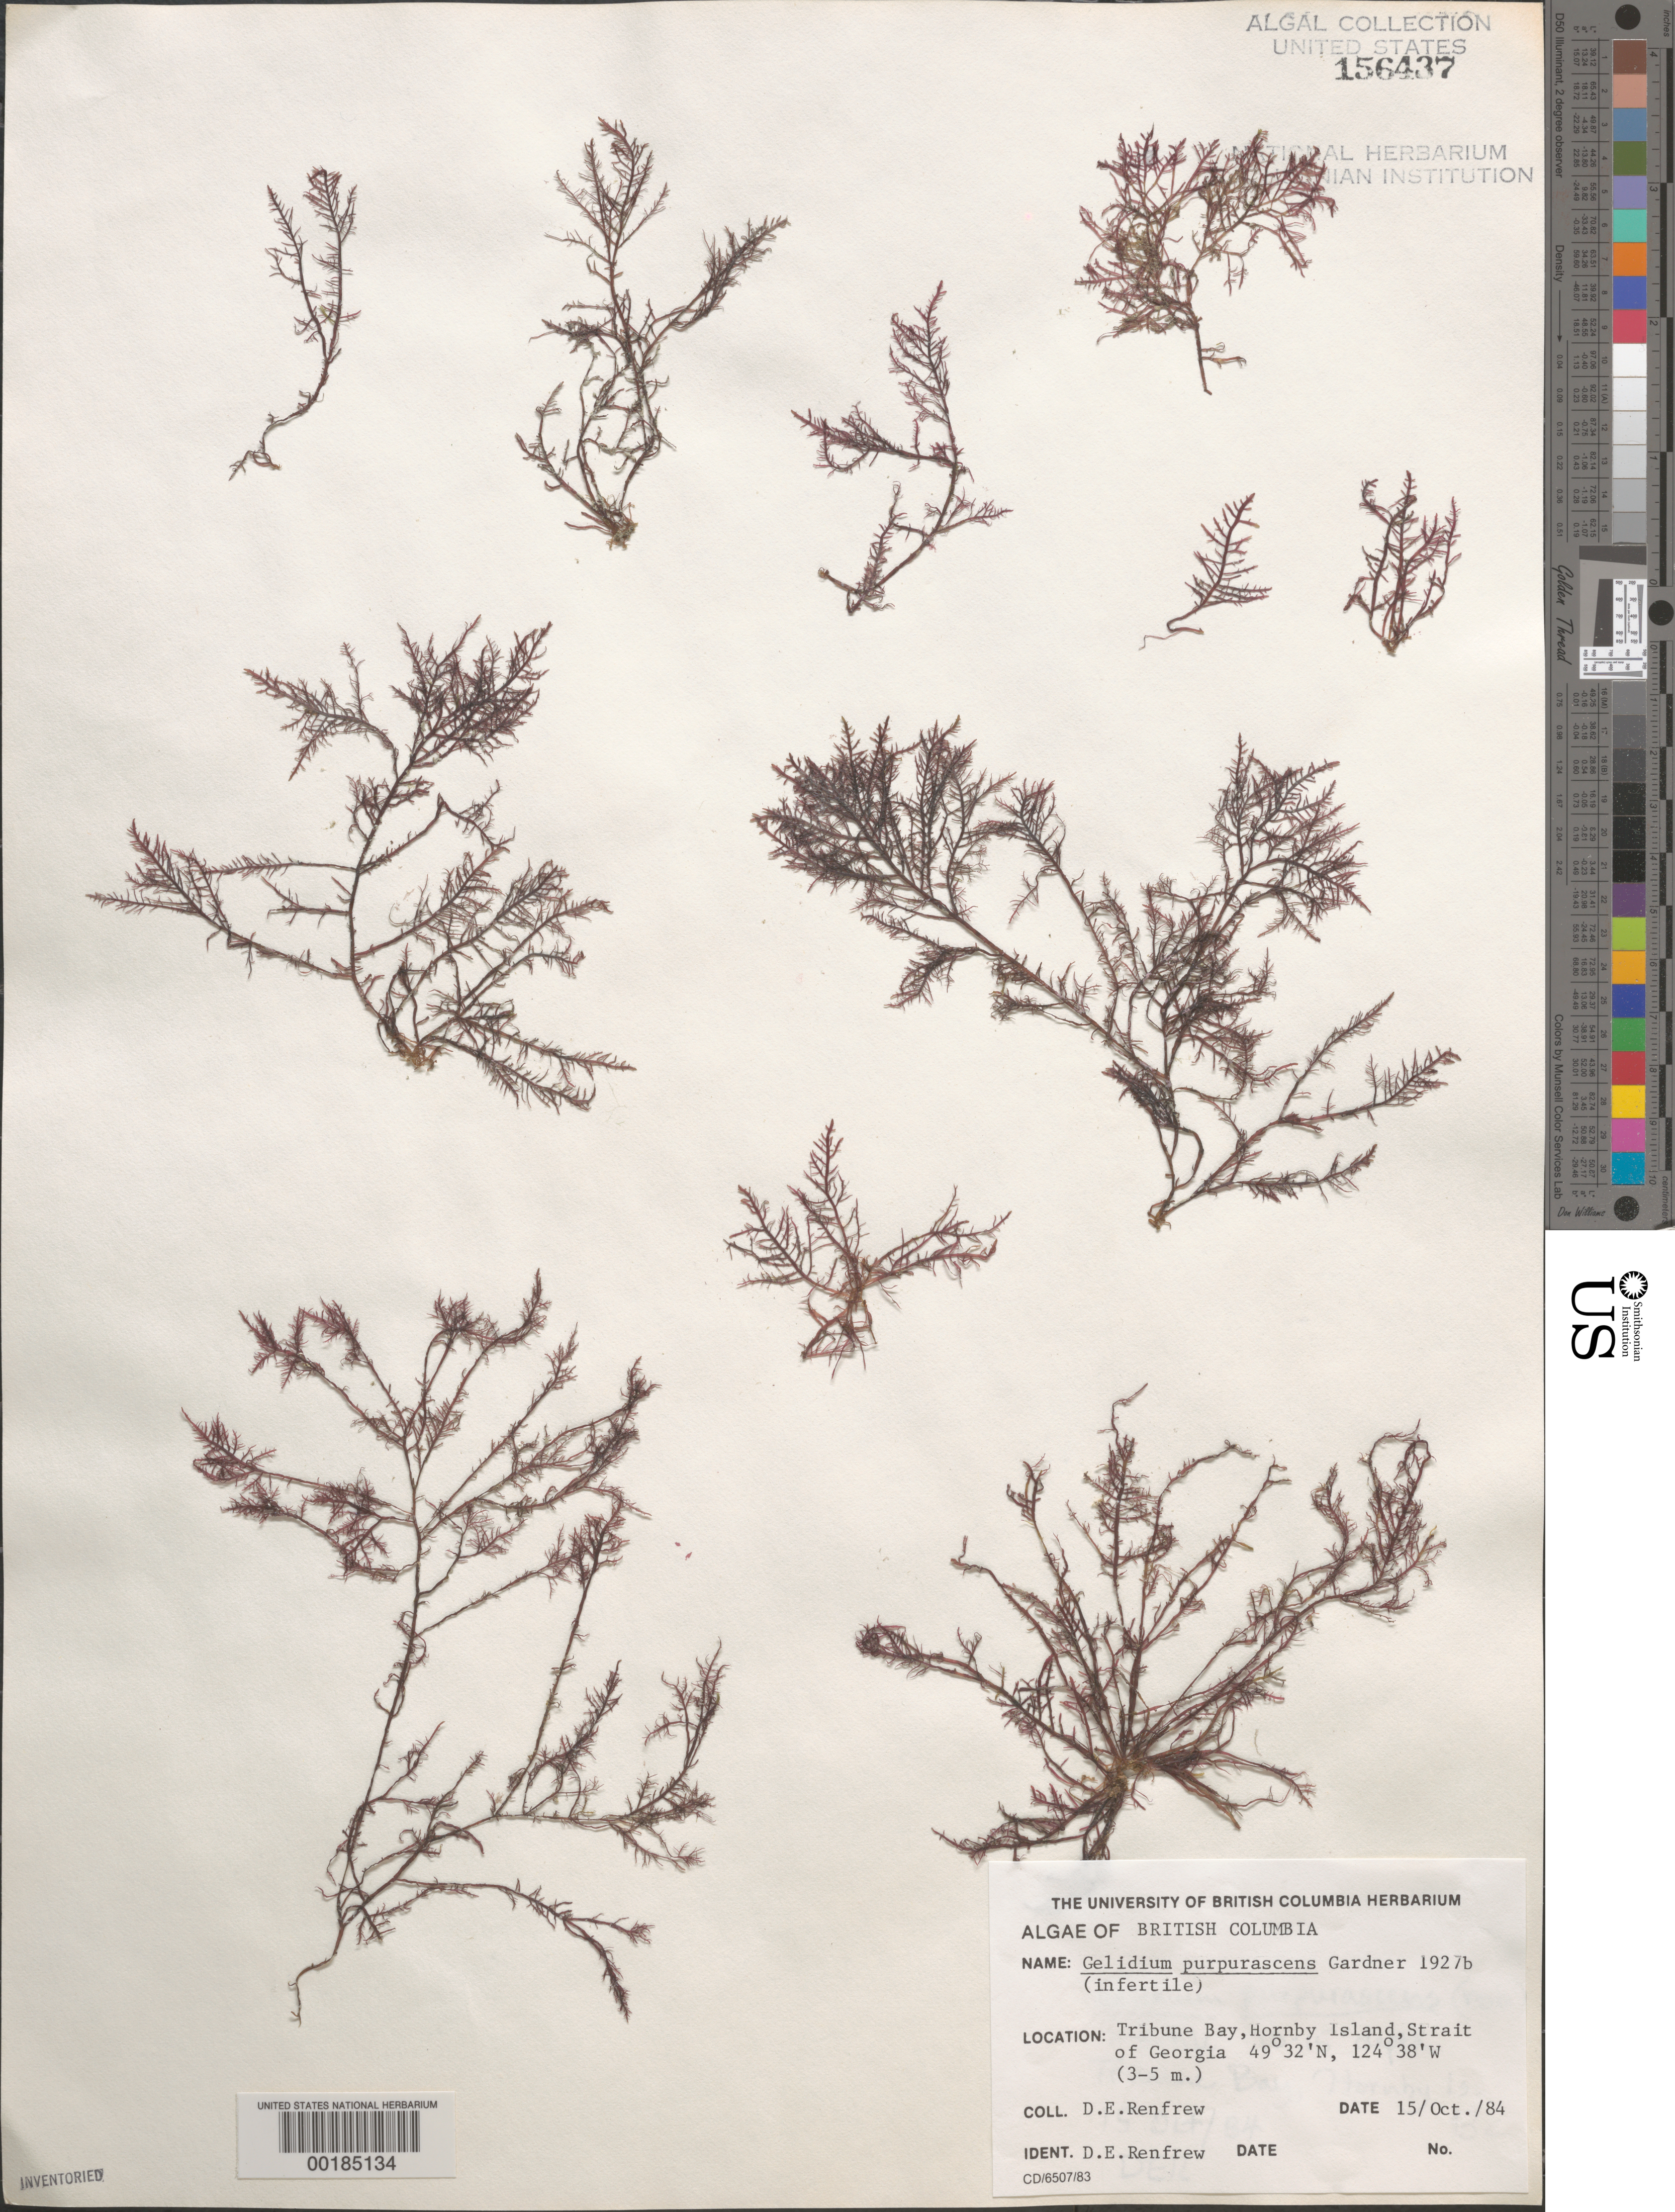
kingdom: Plantae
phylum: Rhodophyta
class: Florideophyceae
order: Gelidiales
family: Gelidiaceae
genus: Gelidium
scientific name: Gelidium purpurascens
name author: N.L. Gardner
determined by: Renfrew, D. E.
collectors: D. Renfrew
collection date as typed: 15 Oct 1984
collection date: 1984-10-15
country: Canada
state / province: British Columbia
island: Hornby Island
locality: Tribune Bay, Strait of Georgia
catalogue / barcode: US 156437